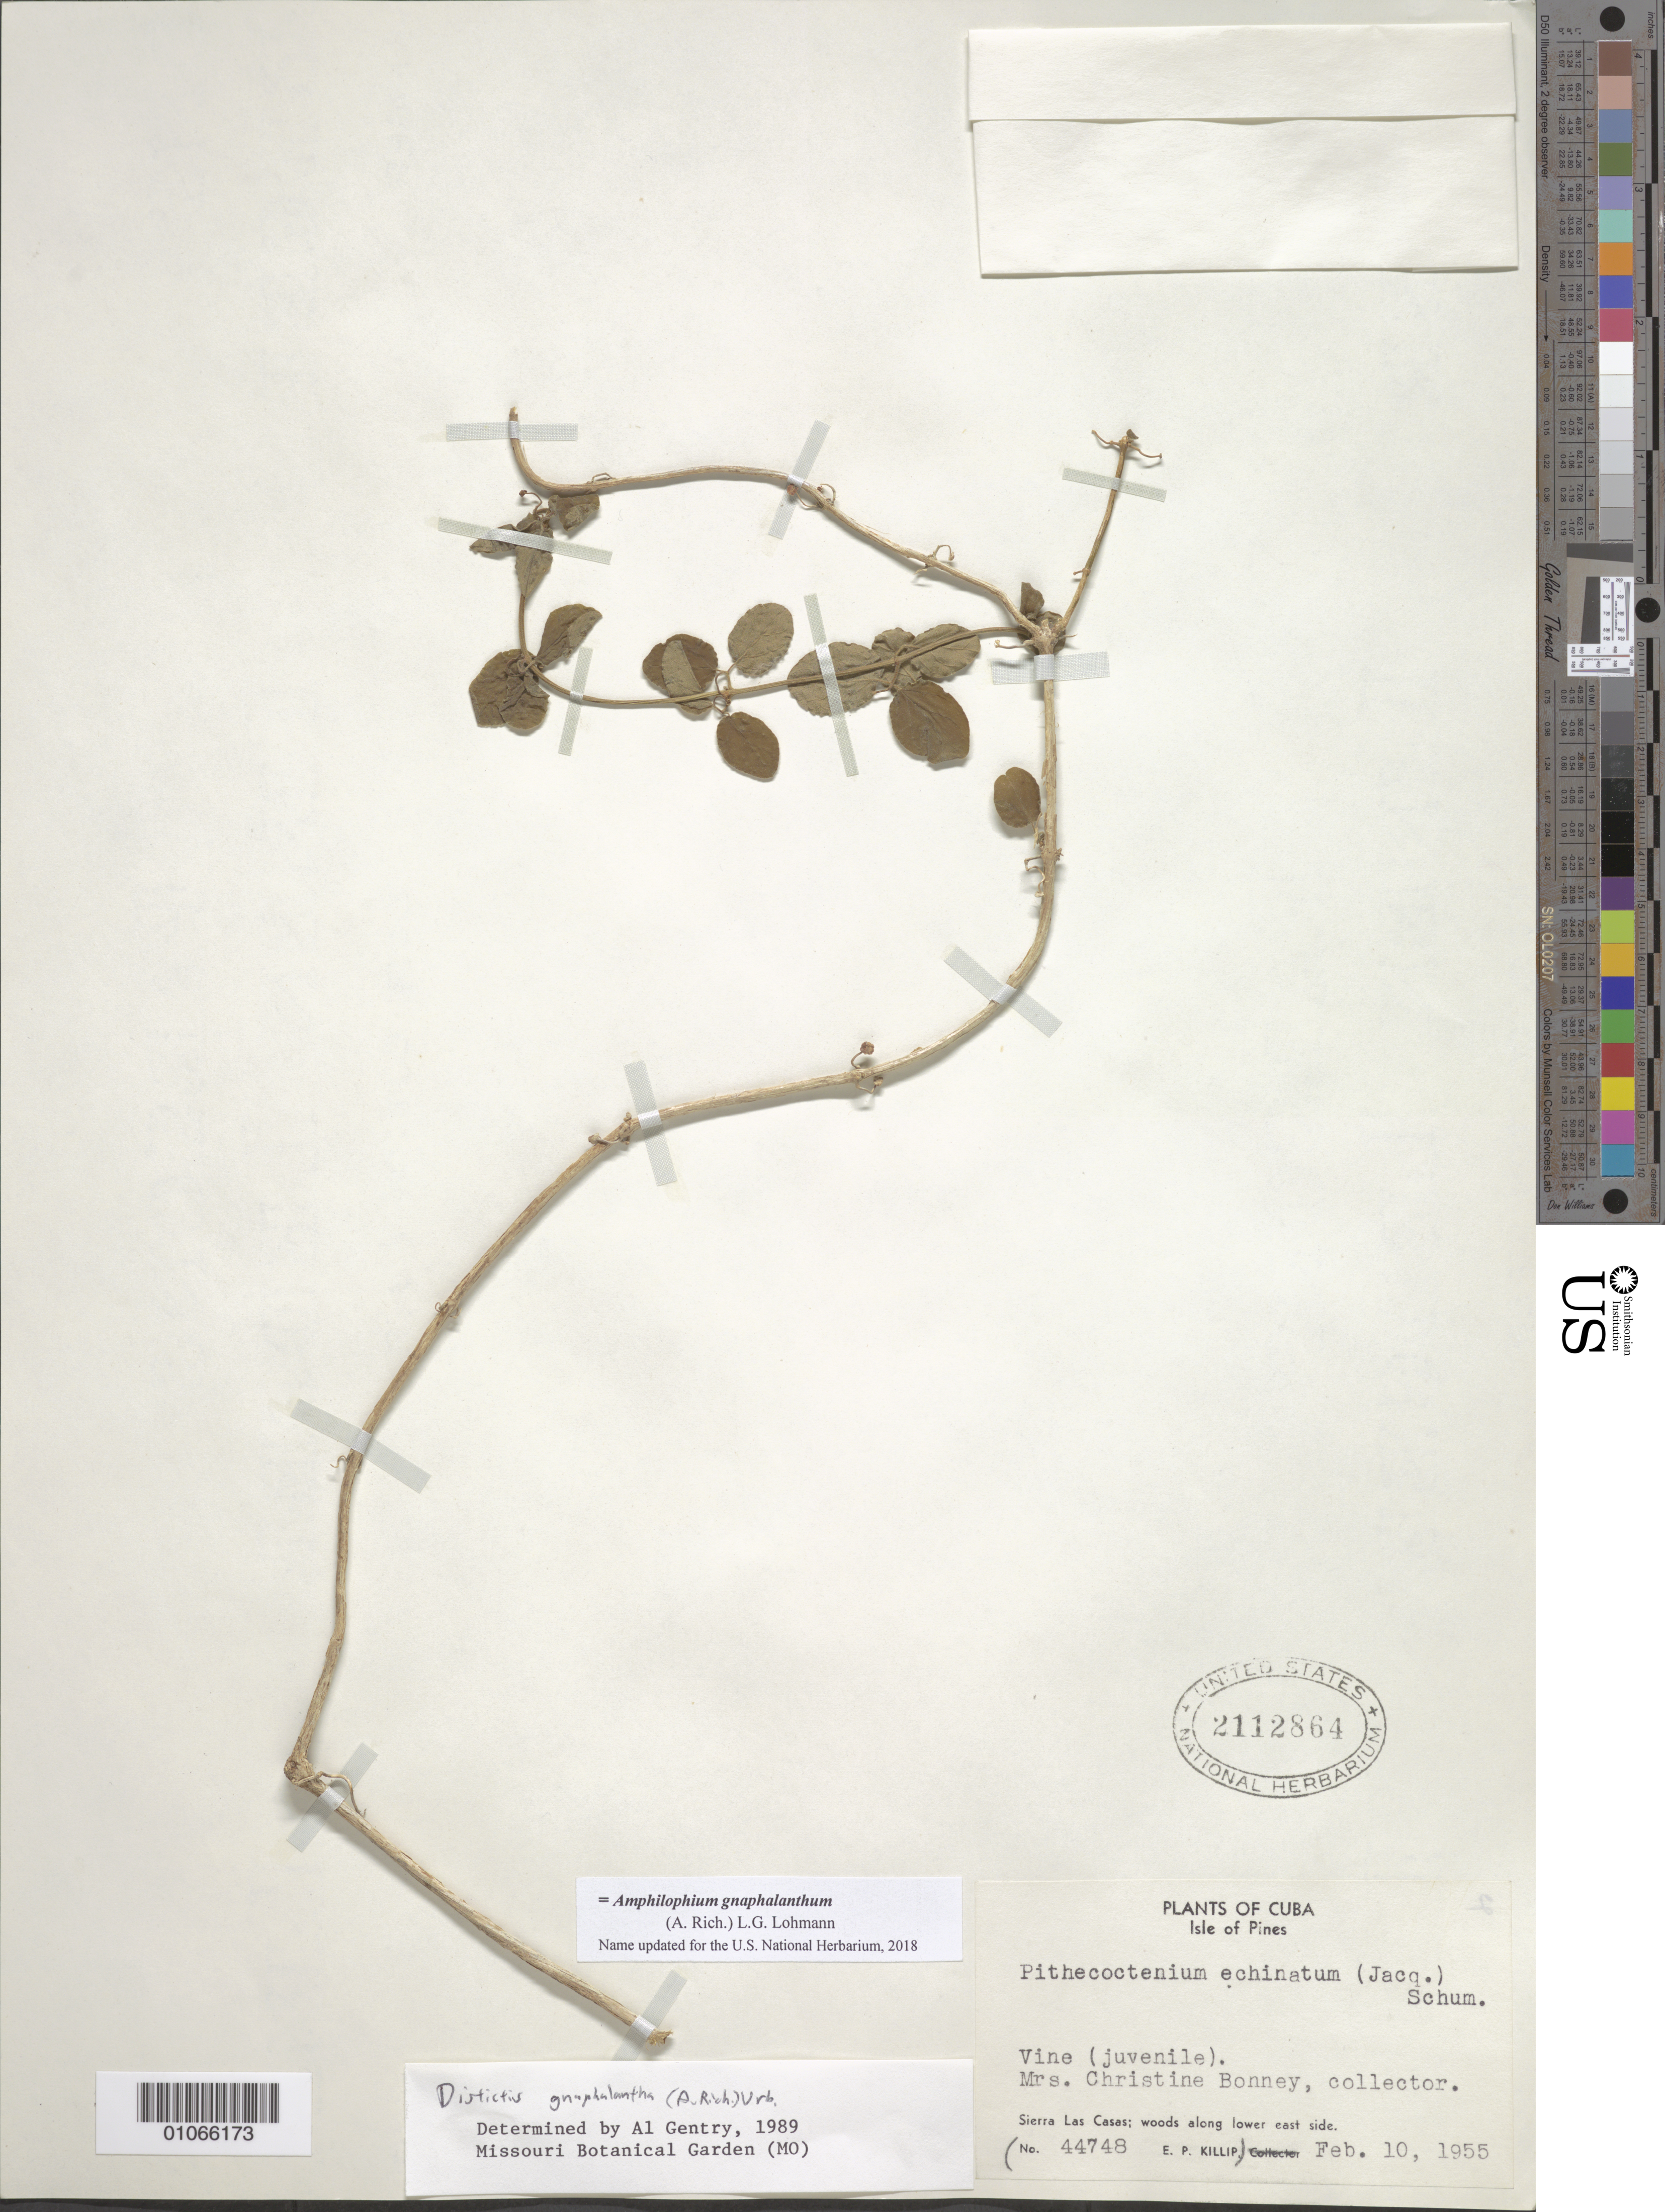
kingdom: Plantae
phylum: Tracheophyta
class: Magnoliopsida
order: Lamiales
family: Bignoniaceae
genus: Amphilophium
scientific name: Amphilophium gnaphalanthum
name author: (A. Rich.) L.G. Lohmann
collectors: C. Bonney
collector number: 44748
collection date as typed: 10 Feb 1955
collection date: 1955-02-10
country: Cuba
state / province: Isla de La Juventud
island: Isla de la Juventud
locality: Sierra Las Casas; woods along lower east side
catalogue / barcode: US 2112864